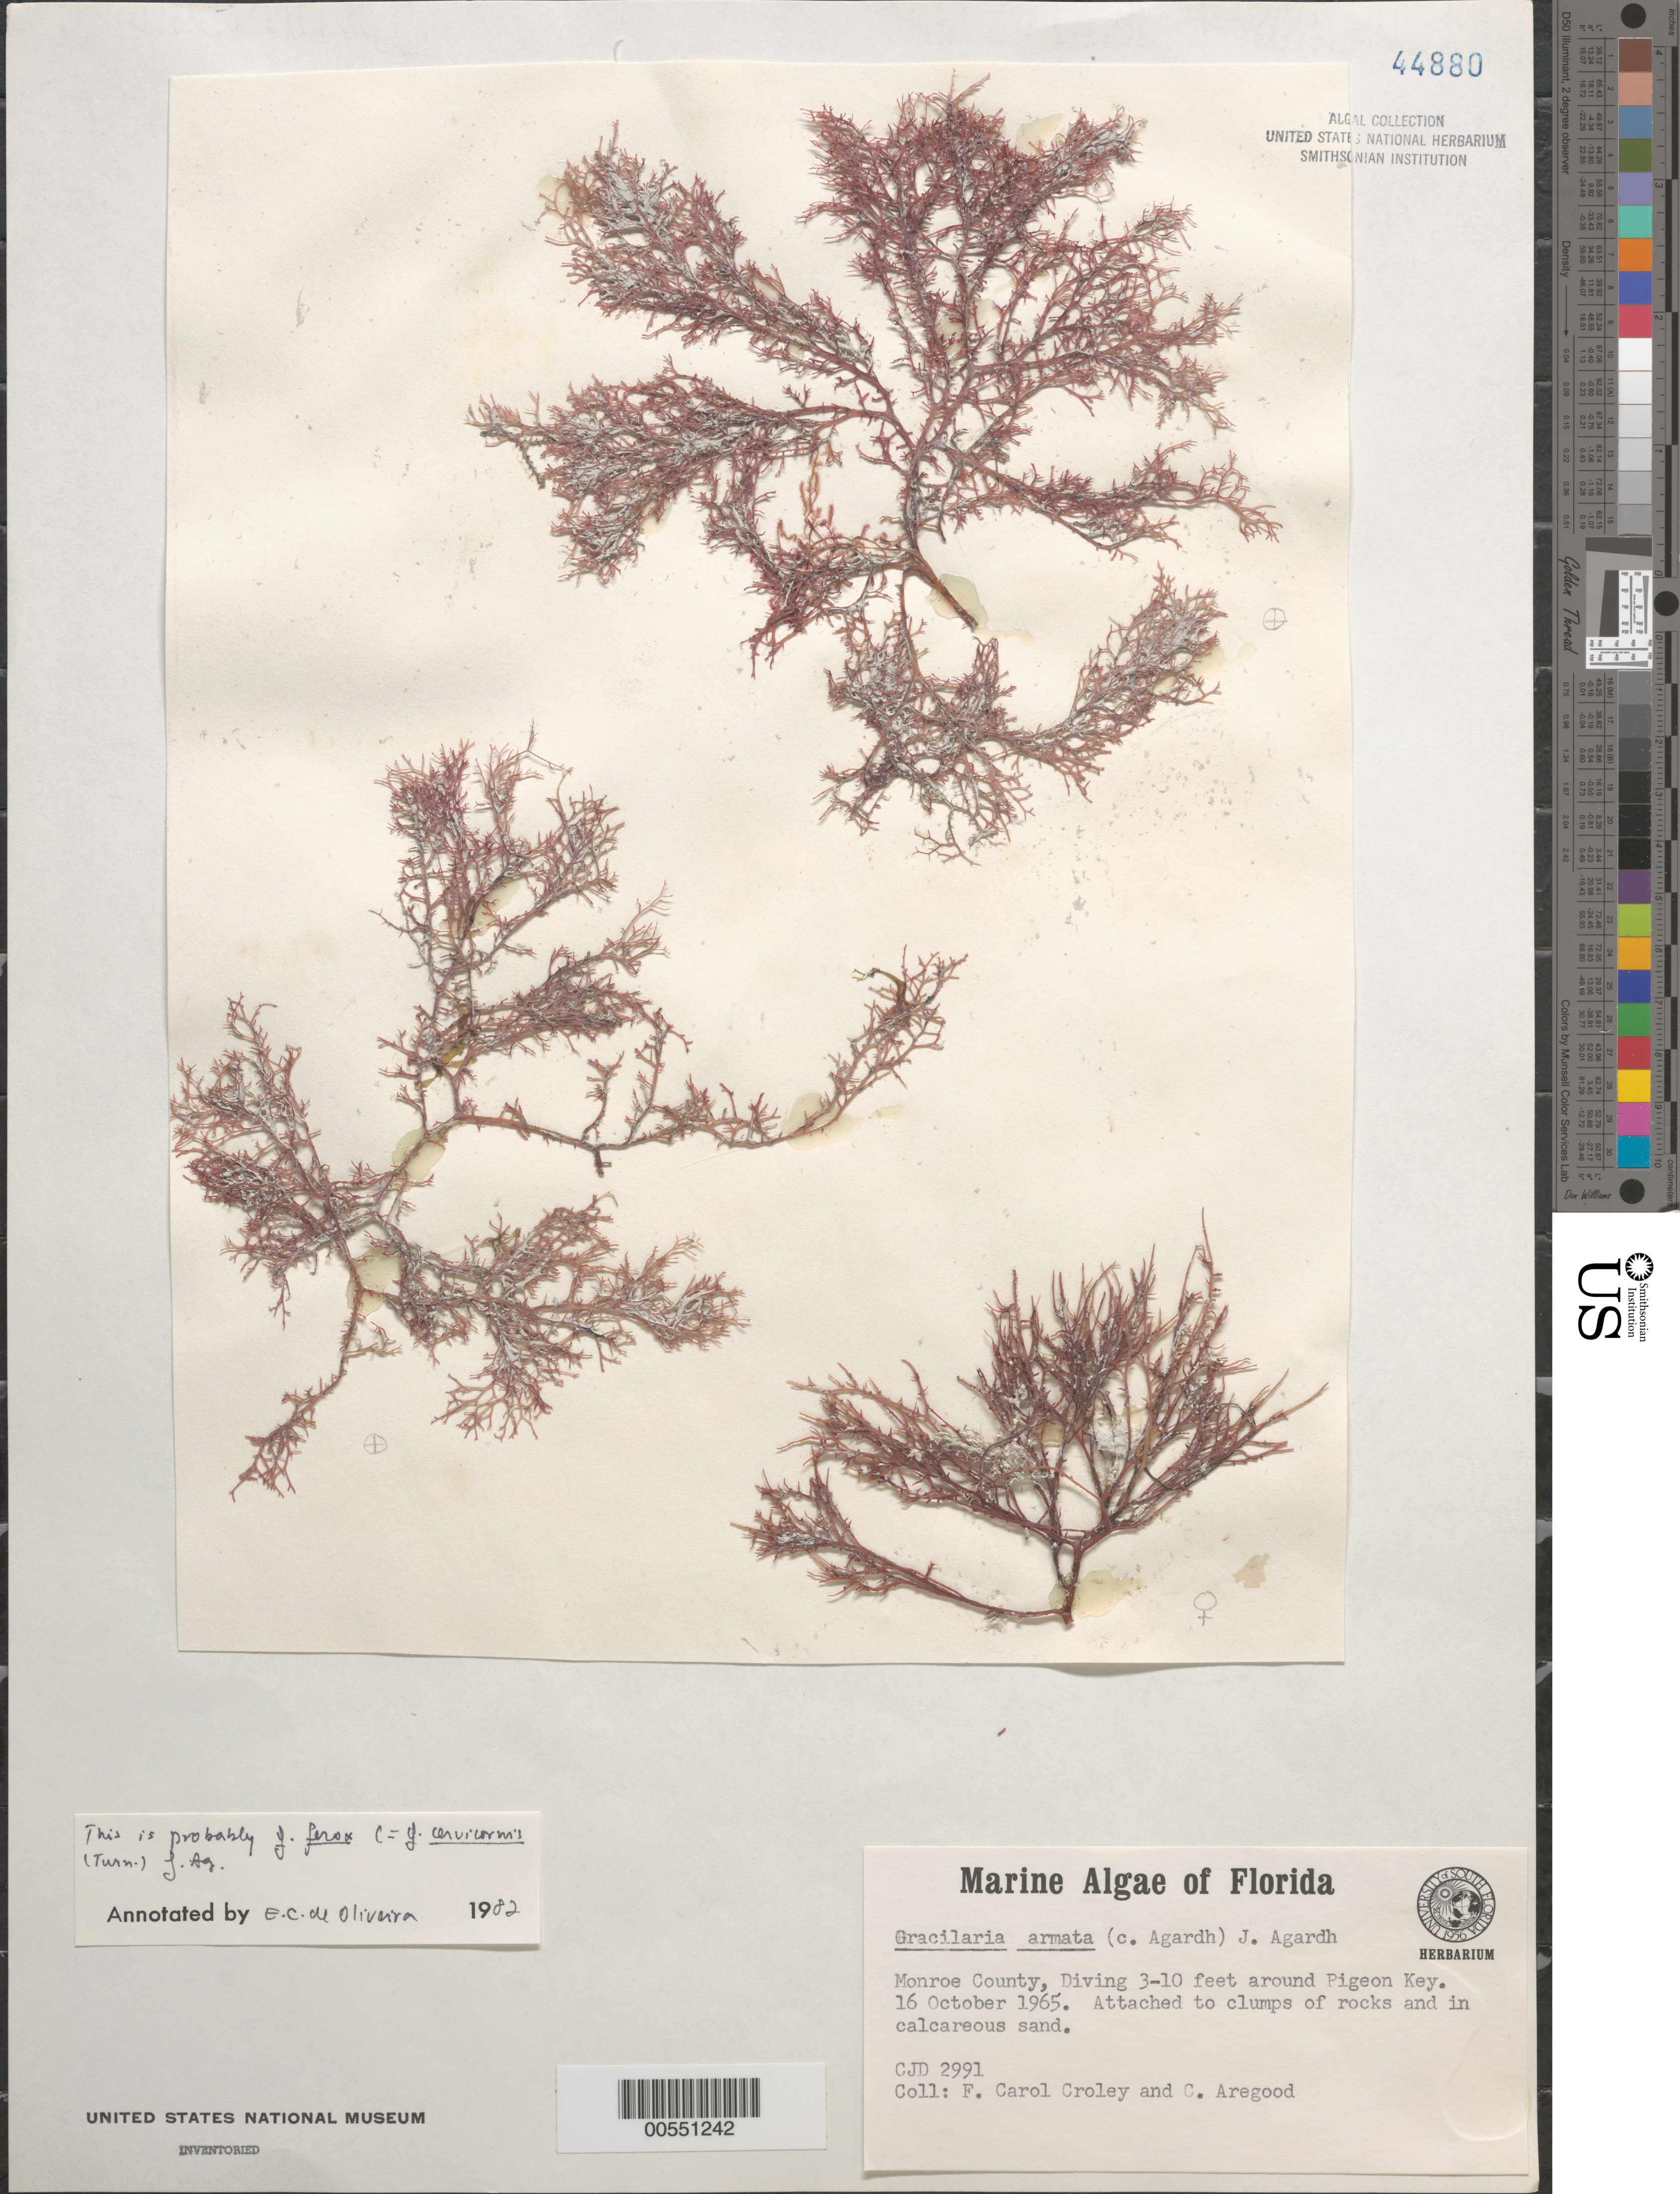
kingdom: Plantae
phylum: Rhodophyta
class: Florideophyceae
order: Gracilariales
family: Gracilariaceae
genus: Gracilaria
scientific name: Gracilaria ferox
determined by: Oliveira, E. C. de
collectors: F. C. Croley & C. Aregood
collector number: FCC 2991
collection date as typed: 16 Oct 1965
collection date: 1965-10-16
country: United States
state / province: Florida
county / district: Monroe County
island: Pigeon Key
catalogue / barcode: US 44880